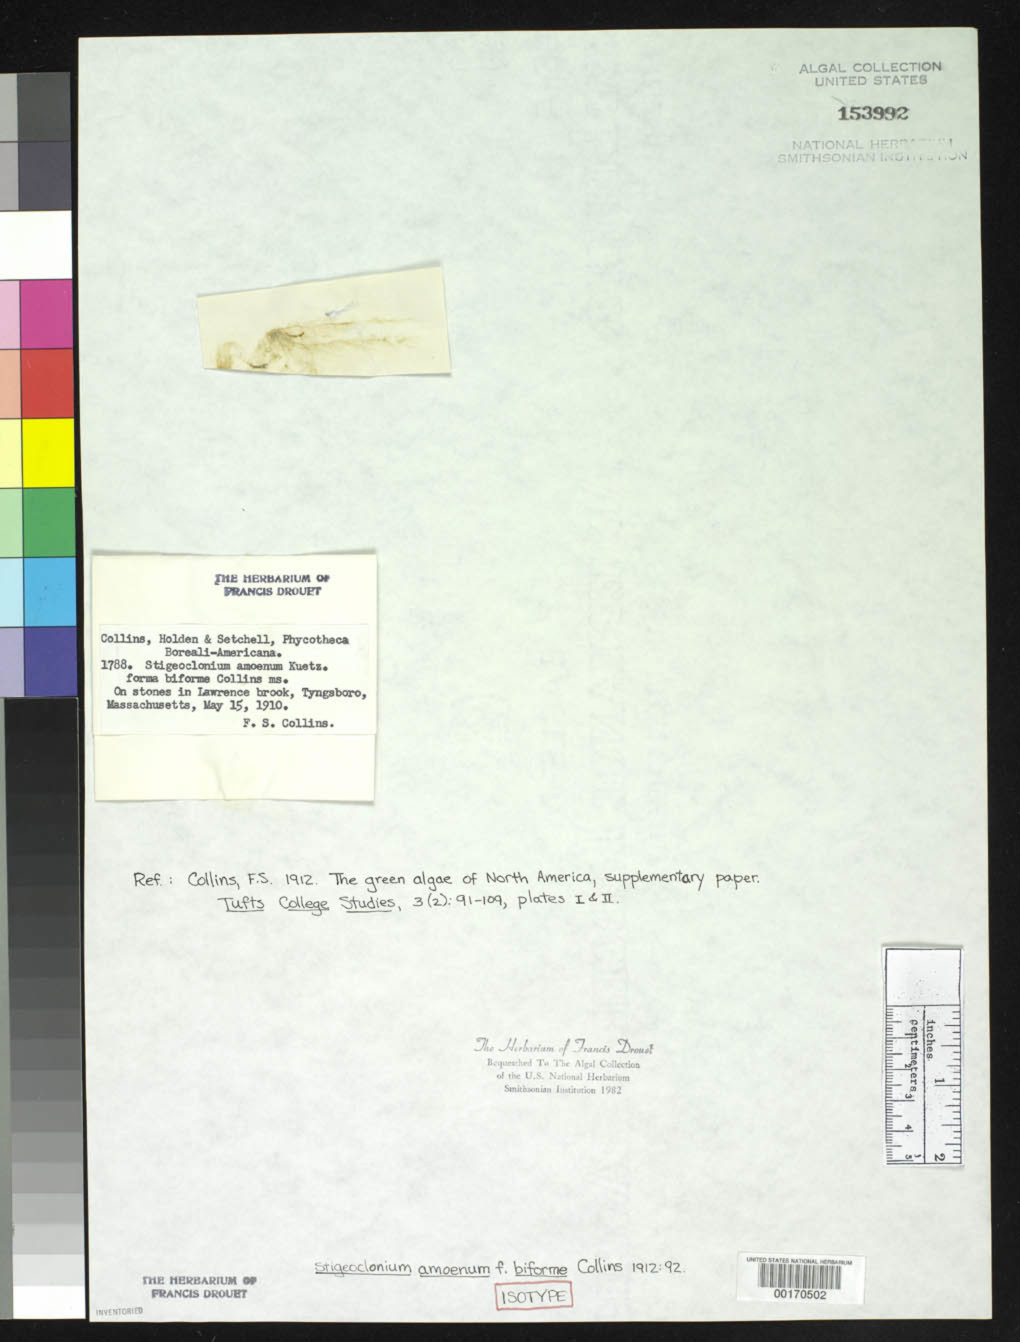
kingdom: Plantae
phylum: Chlorophyta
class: Chlorophyceae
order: Chaetophorales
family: Chaetophoraceae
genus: Stigeoclonium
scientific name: Stigeoclonium amoenum f. biforme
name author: Collins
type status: Isotype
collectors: F. Collins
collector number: PB-A 1788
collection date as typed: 15 May 1910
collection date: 1910-05-15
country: United States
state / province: Massachusetts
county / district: Middlesex County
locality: Lawrence Brook, Tyngsboro.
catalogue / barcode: US 153992